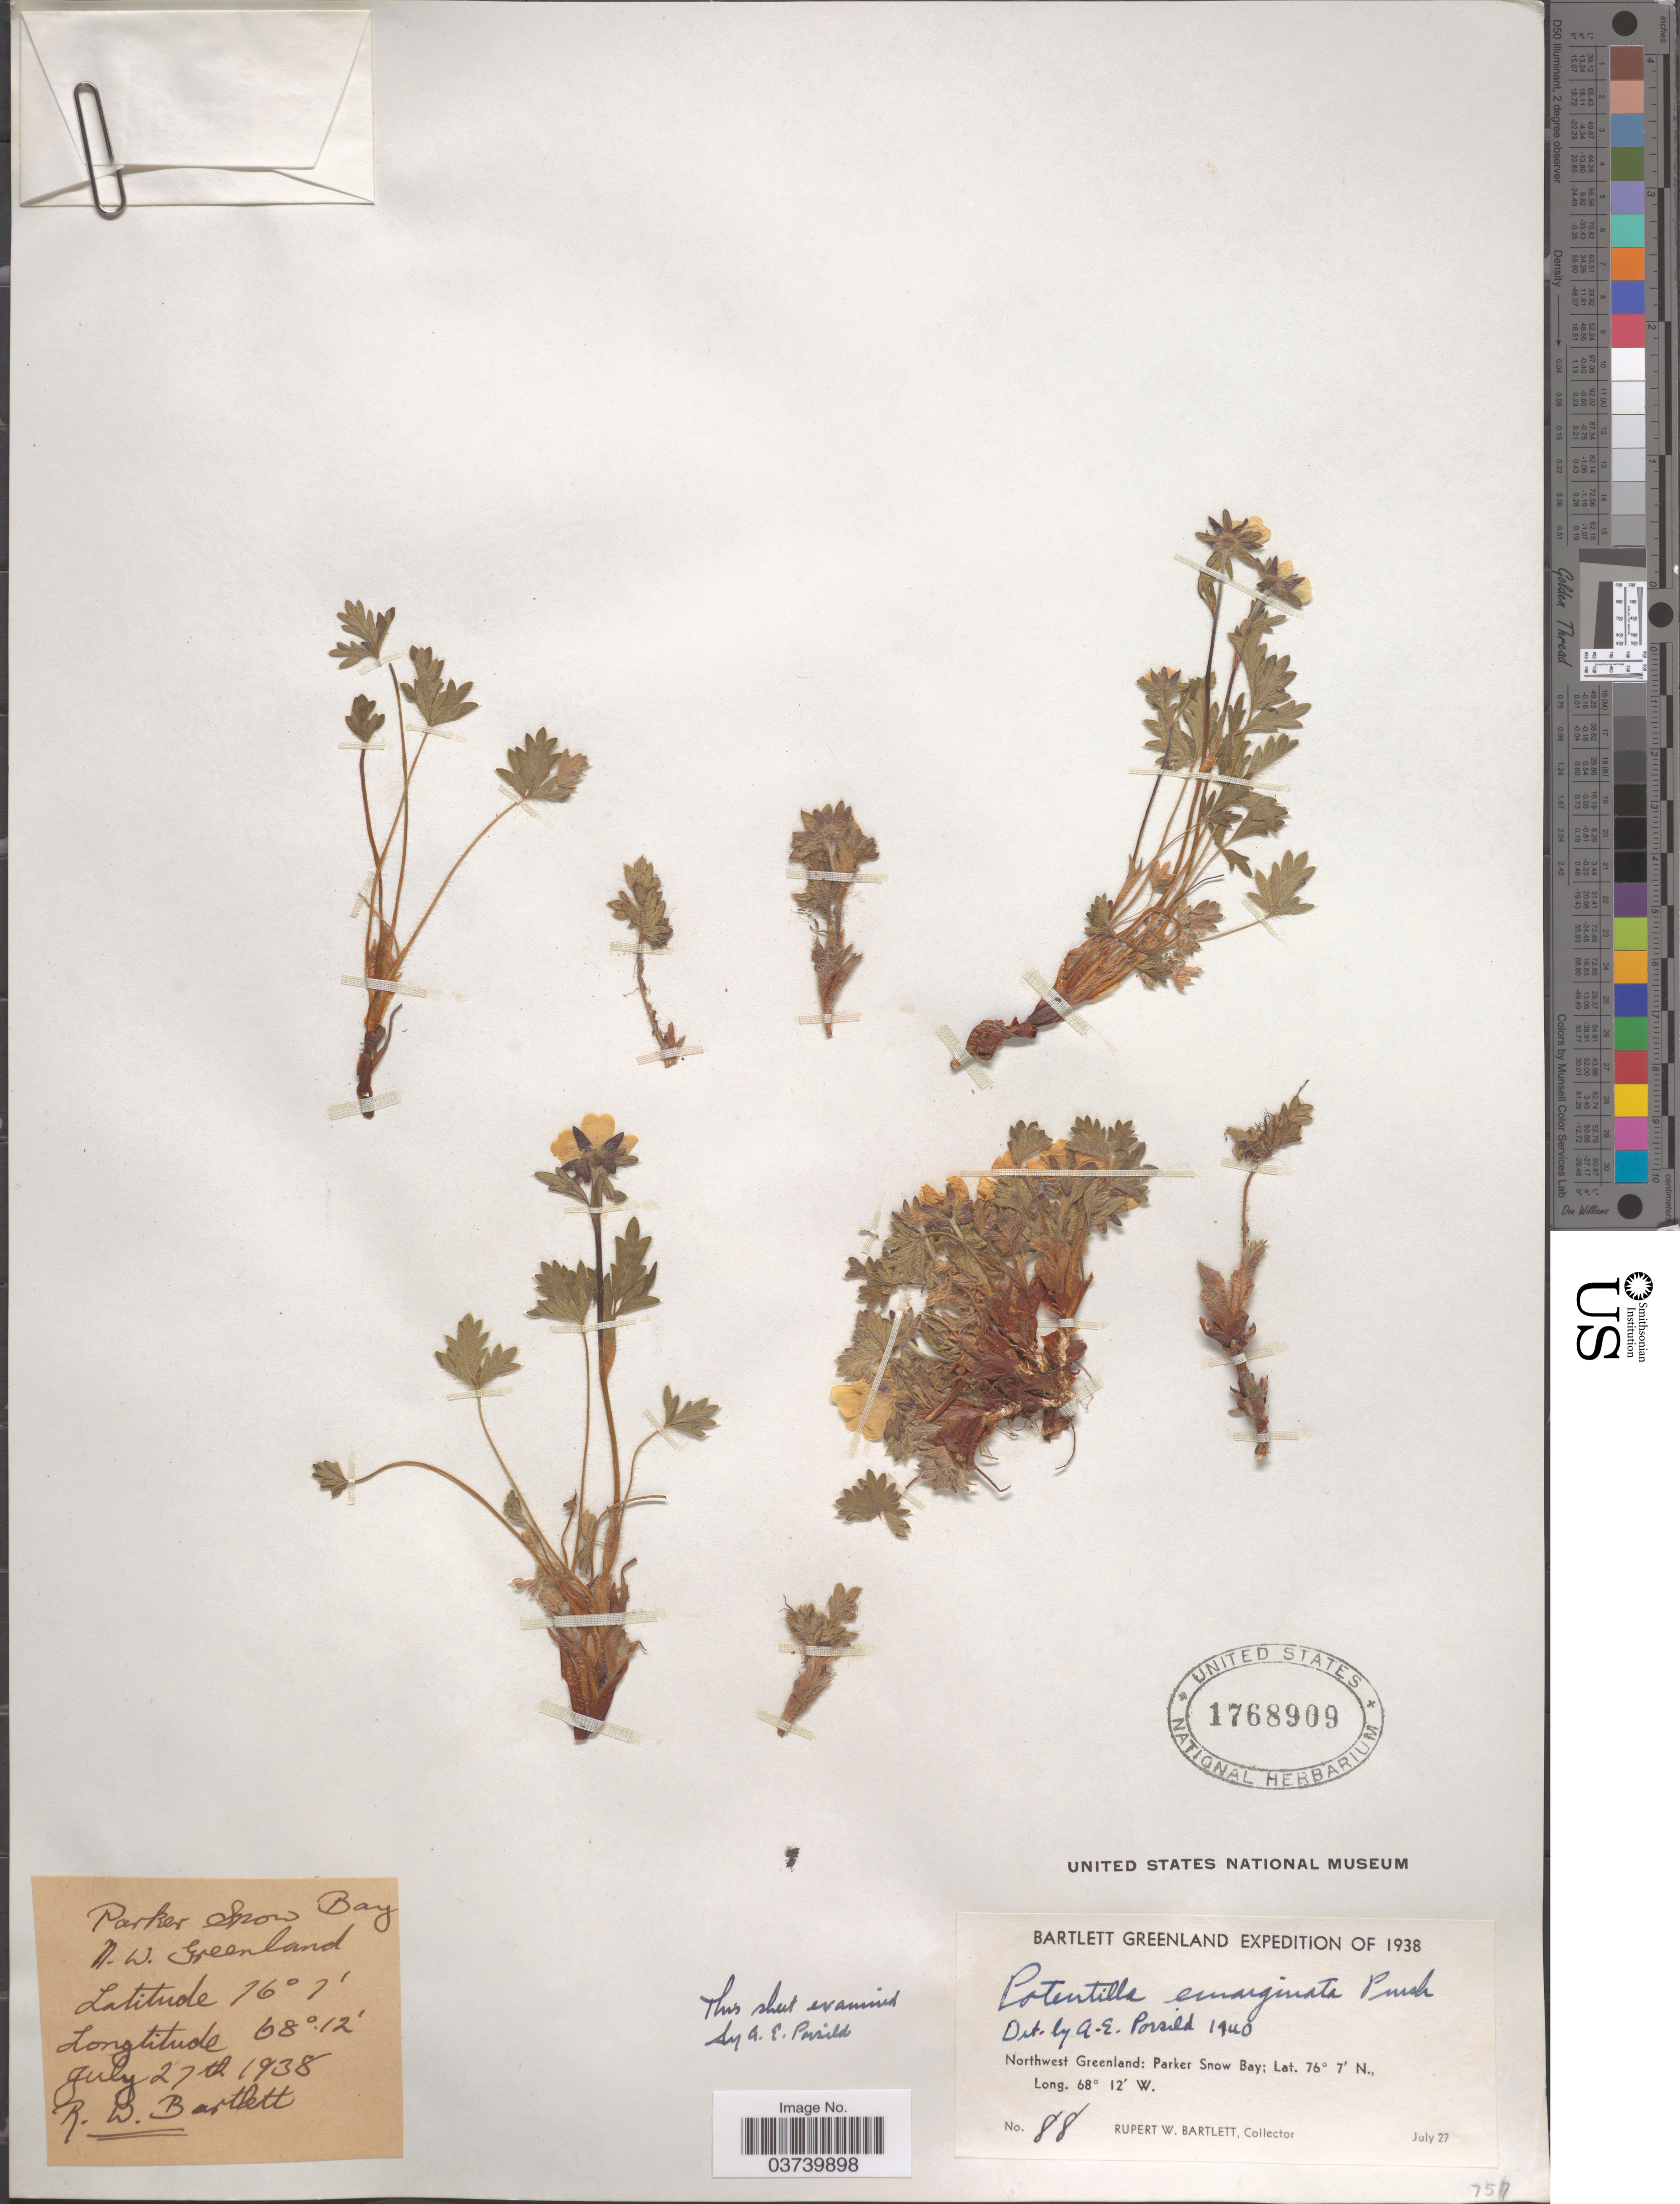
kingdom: Plantae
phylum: Tracheophyta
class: Magnoliopsida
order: Rosales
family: Rosaceae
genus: Potentilla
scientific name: Potentilla hyparctica subsp. hyparctica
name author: Malte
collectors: R. W. Bartlett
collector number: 88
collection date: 1938-07-27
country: Greenland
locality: Northwest Greenland: Parker Snow Bay.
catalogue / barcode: US 1768909